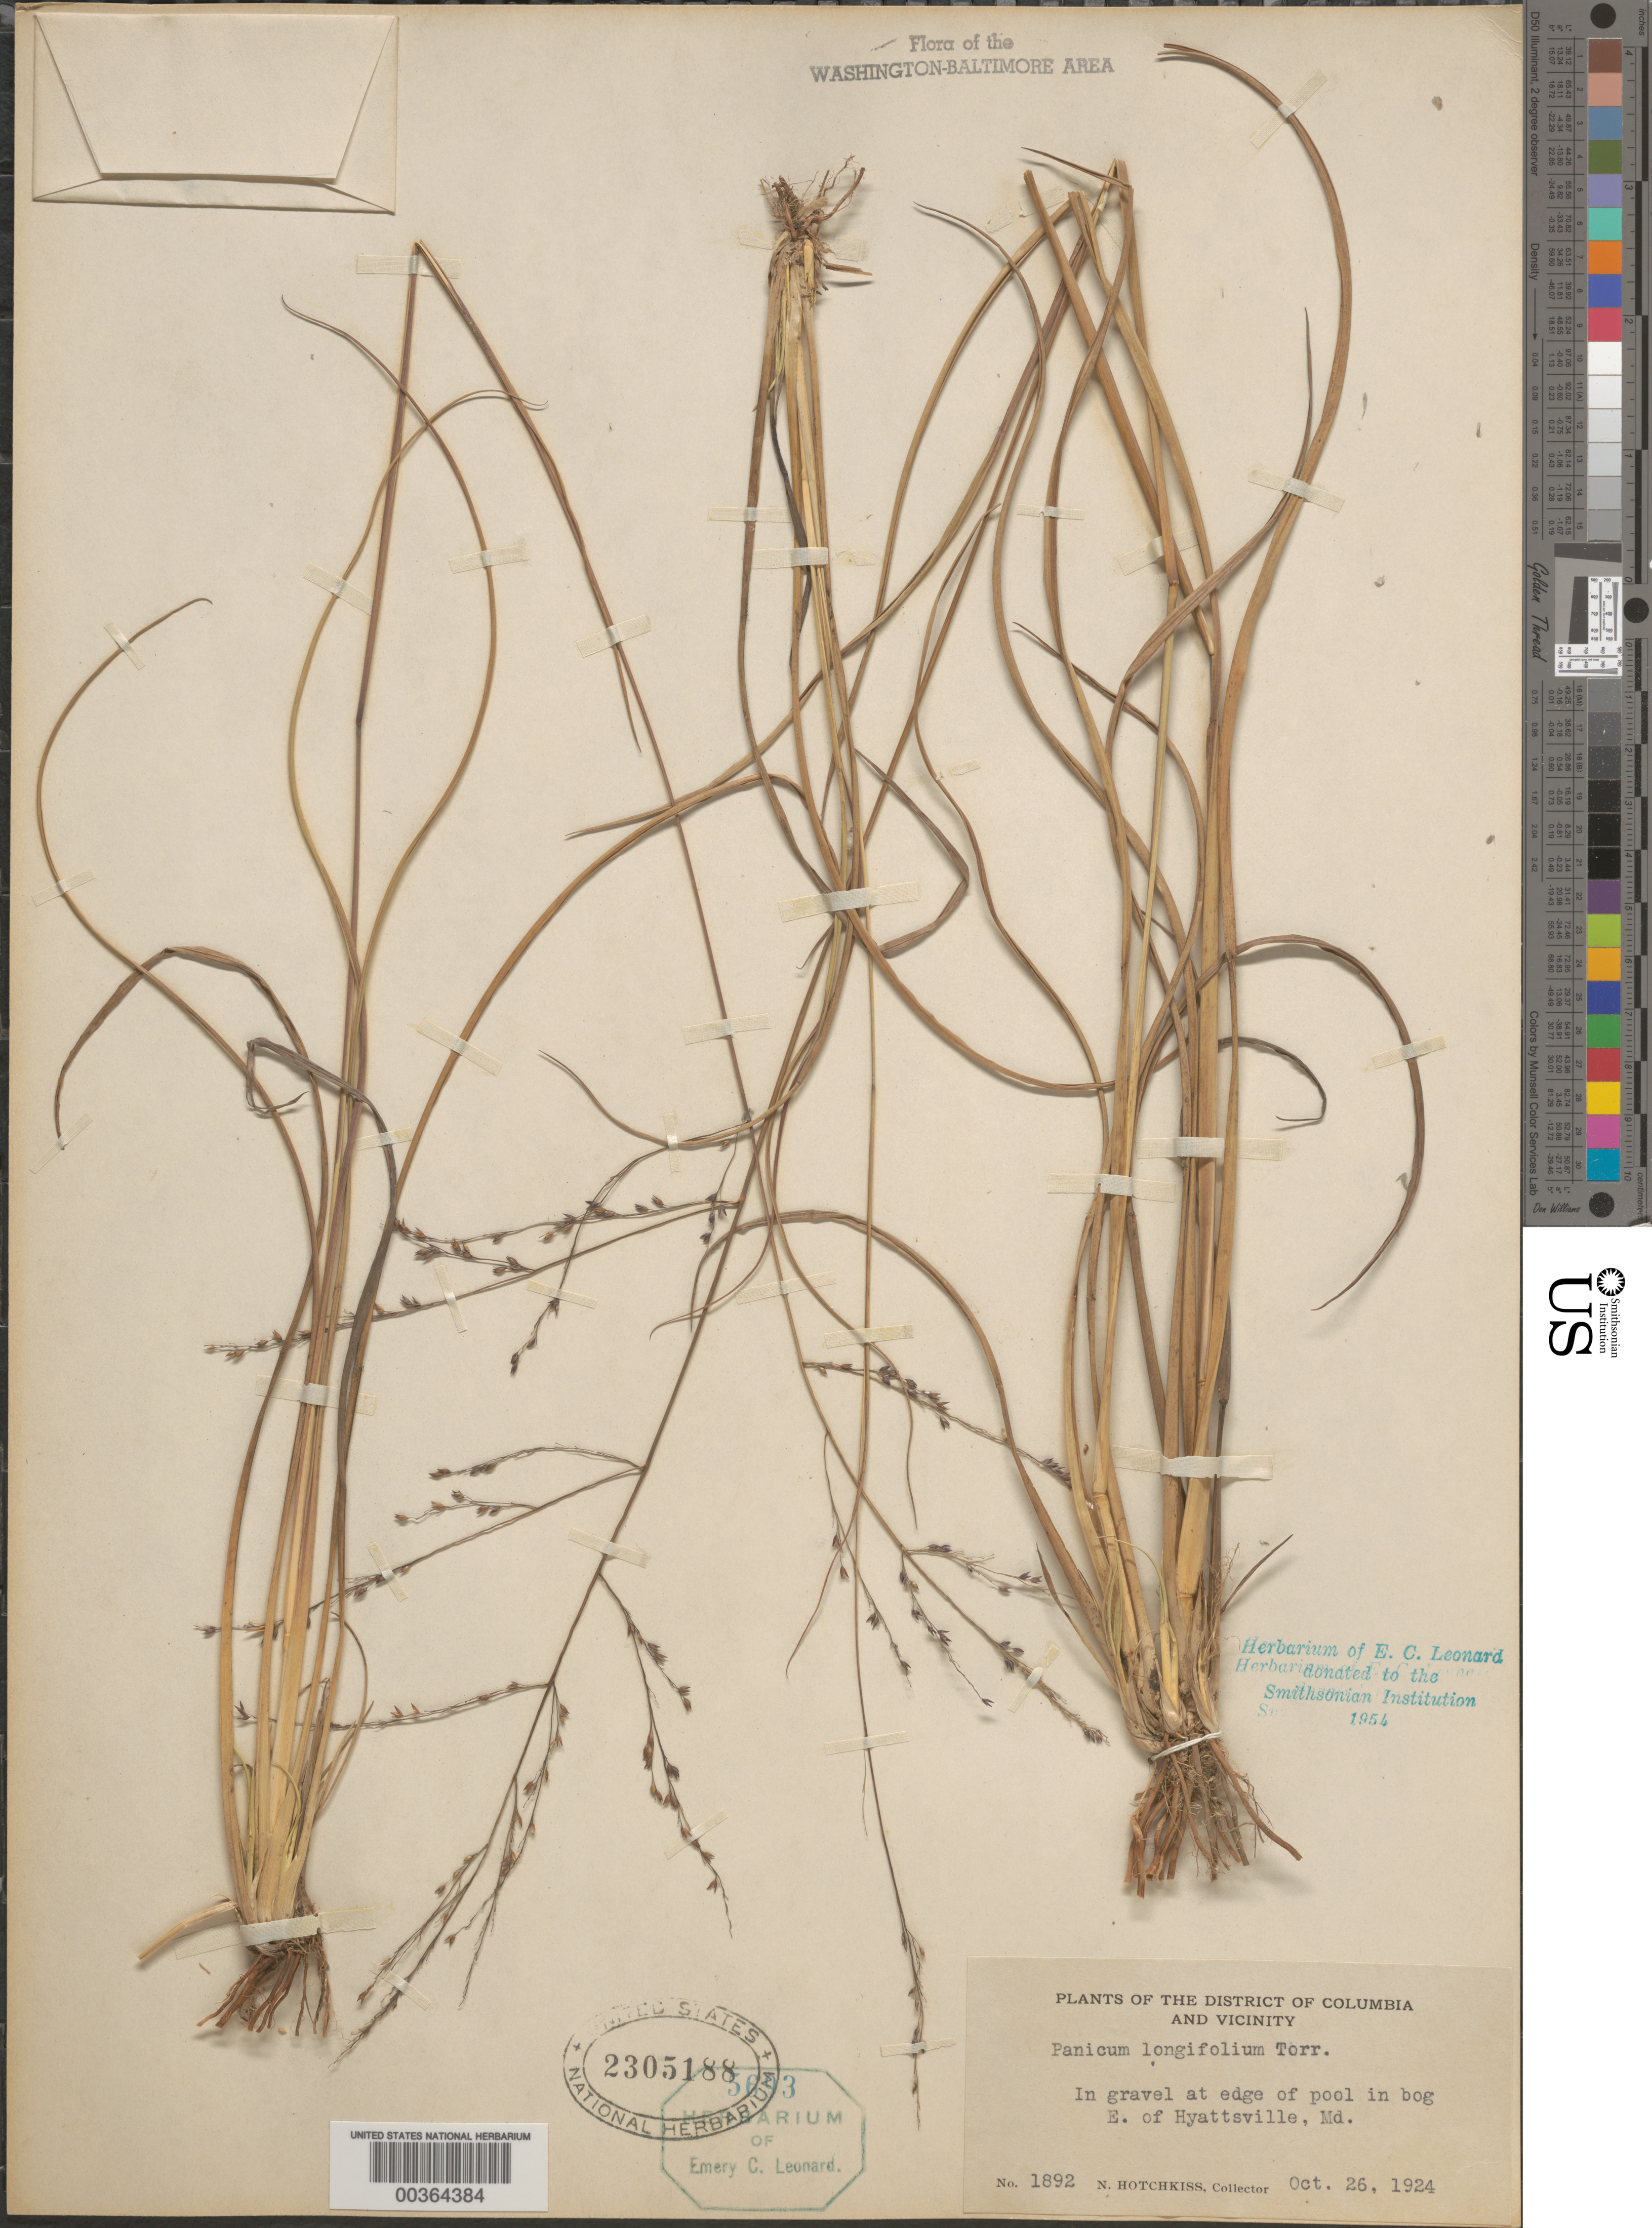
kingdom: Plantae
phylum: Tracheophyta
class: Liliopsida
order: Poales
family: Poaceae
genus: Coleataenia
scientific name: Coleataenia rigidula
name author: (Bosc ex Nees) LeBlond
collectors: N. Hotchkiss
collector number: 1892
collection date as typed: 26 Oct 1924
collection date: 1924-10-26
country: United States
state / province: Maryland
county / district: Prince George's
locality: East of Hyattsville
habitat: In gravel at edge of pool in bog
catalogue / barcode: US 2305188